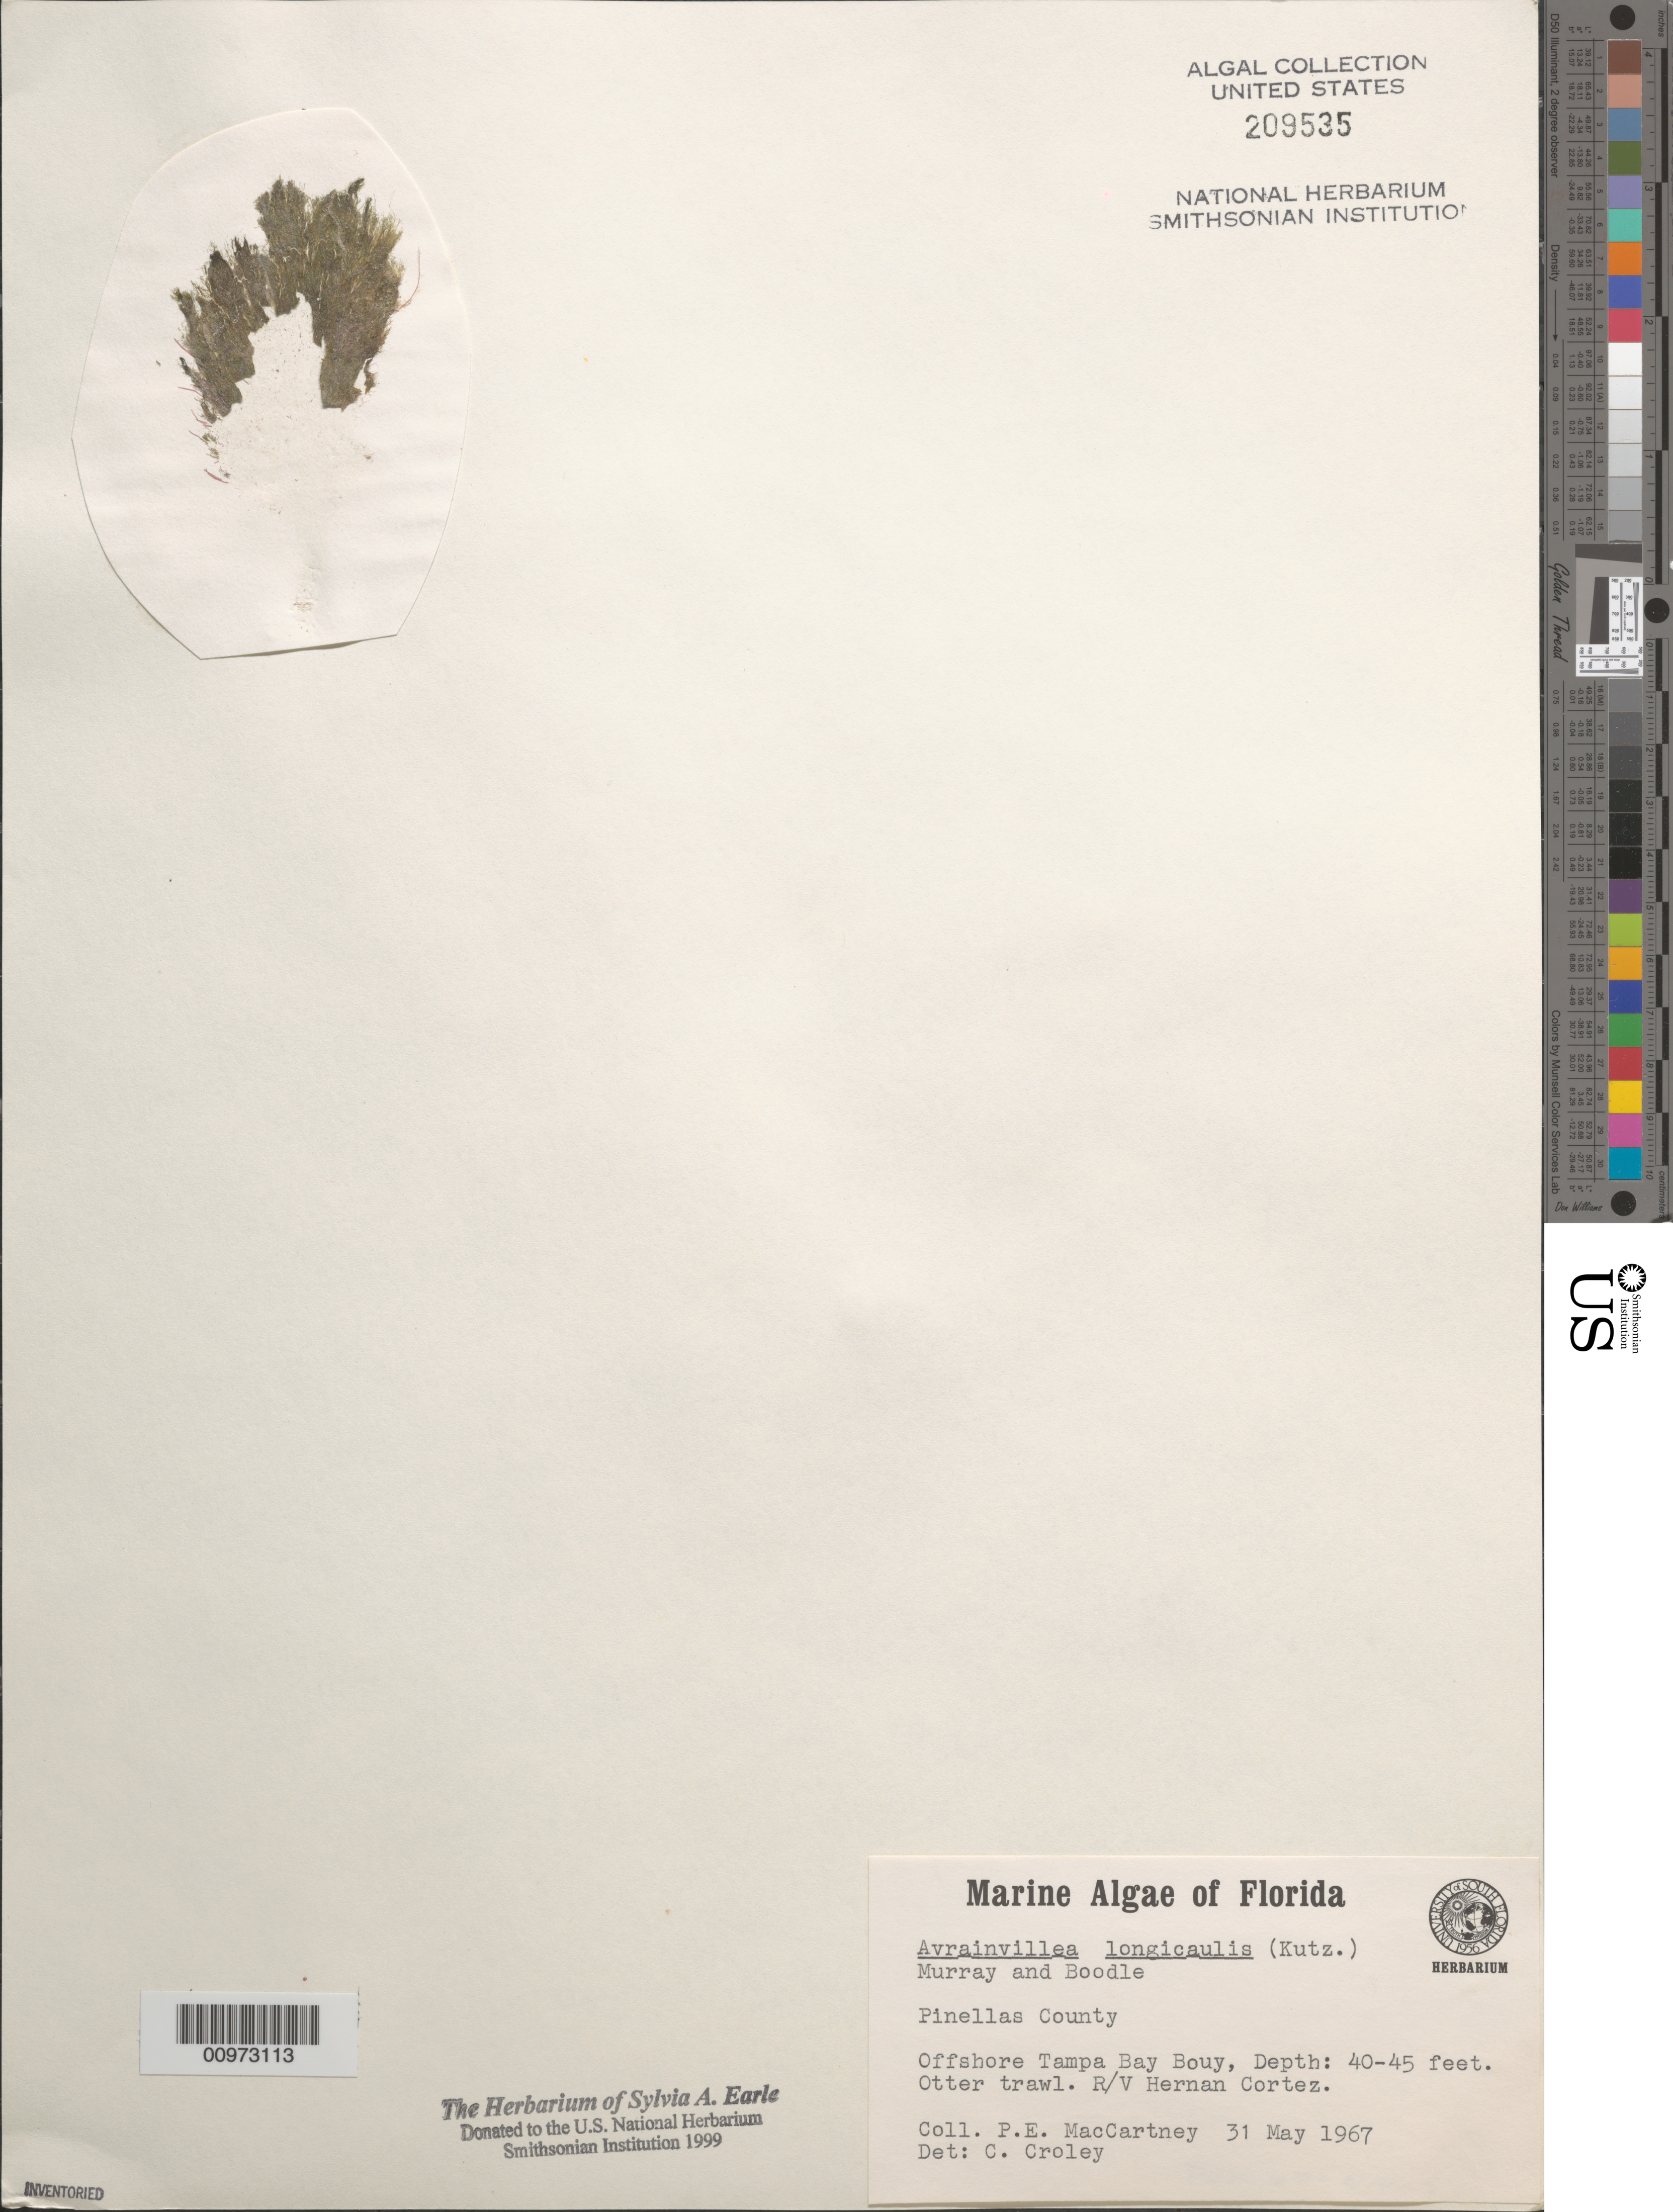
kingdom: Plantae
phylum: Chlorophyta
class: Ulvophyceae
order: Bryopsidales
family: Dichotomosiphonaceae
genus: Avrainvillea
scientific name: Avrainvillea longicaulis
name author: (Kütz.) G. Murray & Boodle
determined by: Croley, F. C.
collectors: P. MacCartney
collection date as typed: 31 May 1967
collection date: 1967-05-31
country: United States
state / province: Florida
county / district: Pinellas County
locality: Offshore Tampa Bay buoy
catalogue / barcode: US 209535